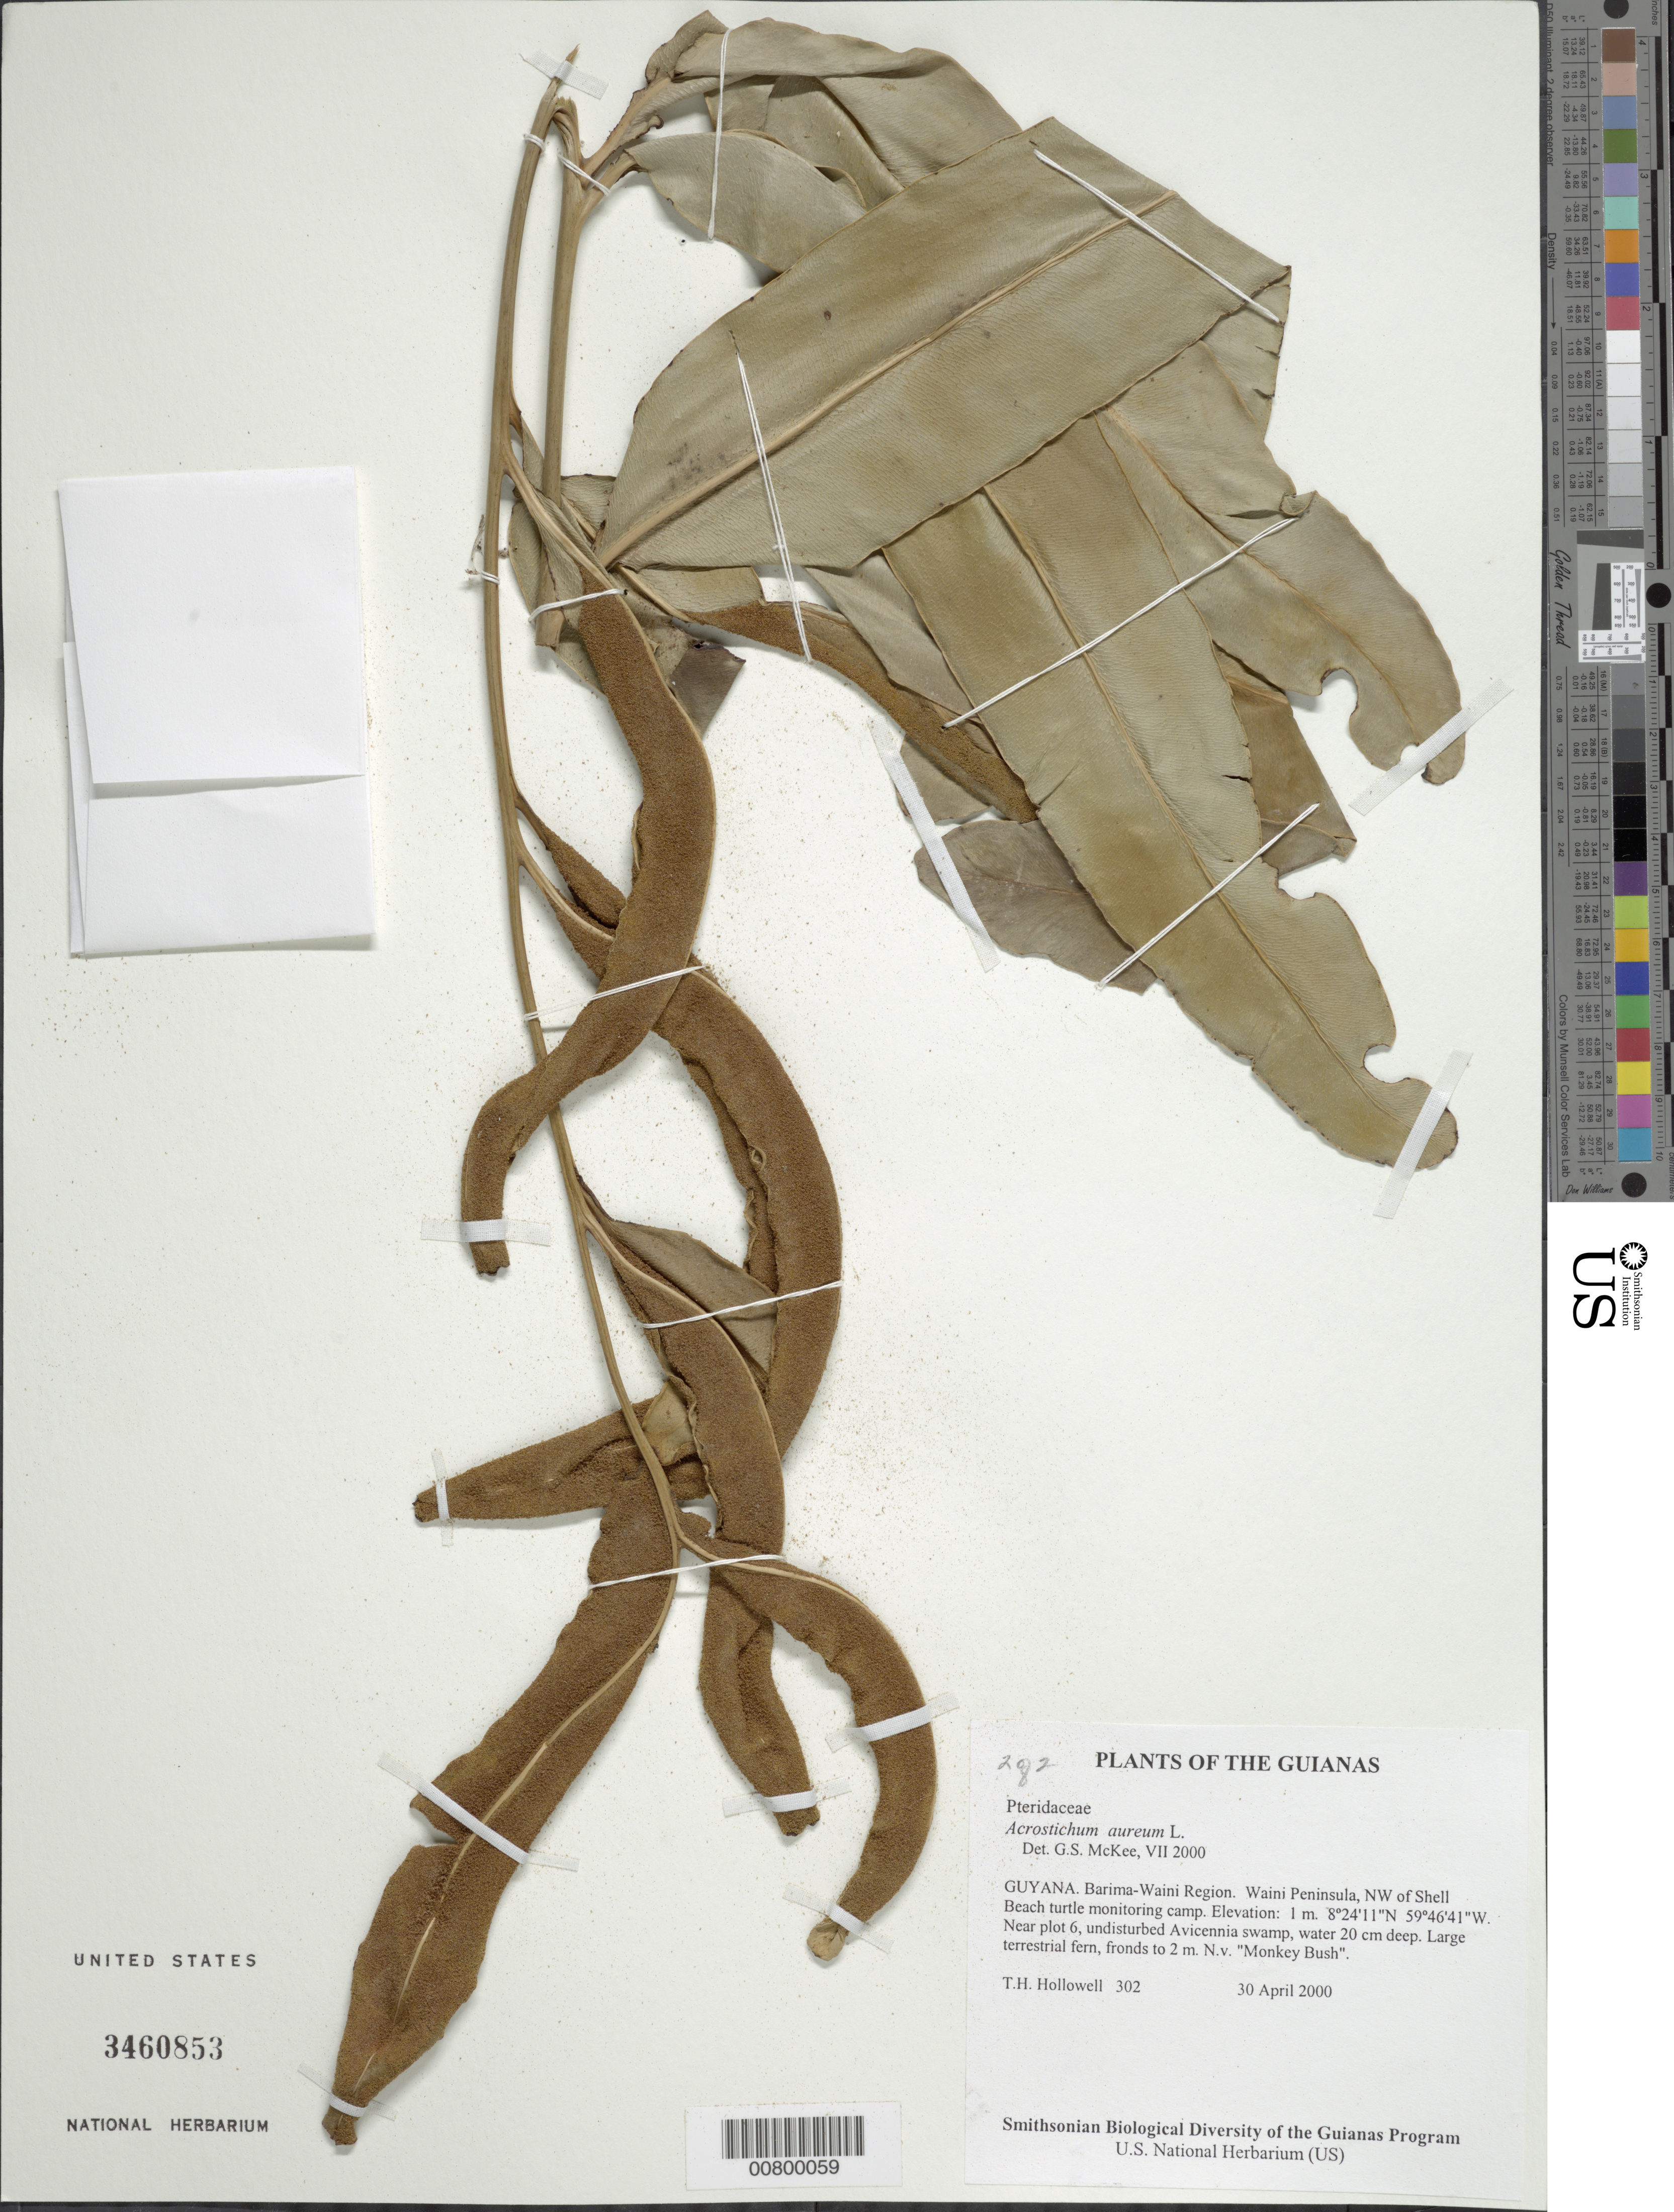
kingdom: Plantae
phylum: Tracheophyta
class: Polypodiopsida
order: Polypodiales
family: Pteridaceae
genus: Acrostichum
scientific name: Acrostichum aureum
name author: L.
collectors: T. Hollowell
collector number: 302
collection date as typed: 30 April 2000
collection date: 2000-04-30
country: Guyana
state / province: Barima-Waini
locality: Waini Peninsula, NW of Shell Beach turtle monitoring camp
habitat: Near plot 6, undisturbed Avicennia swamp, water 20 cm deep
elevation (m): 1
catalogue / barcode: US 3460853